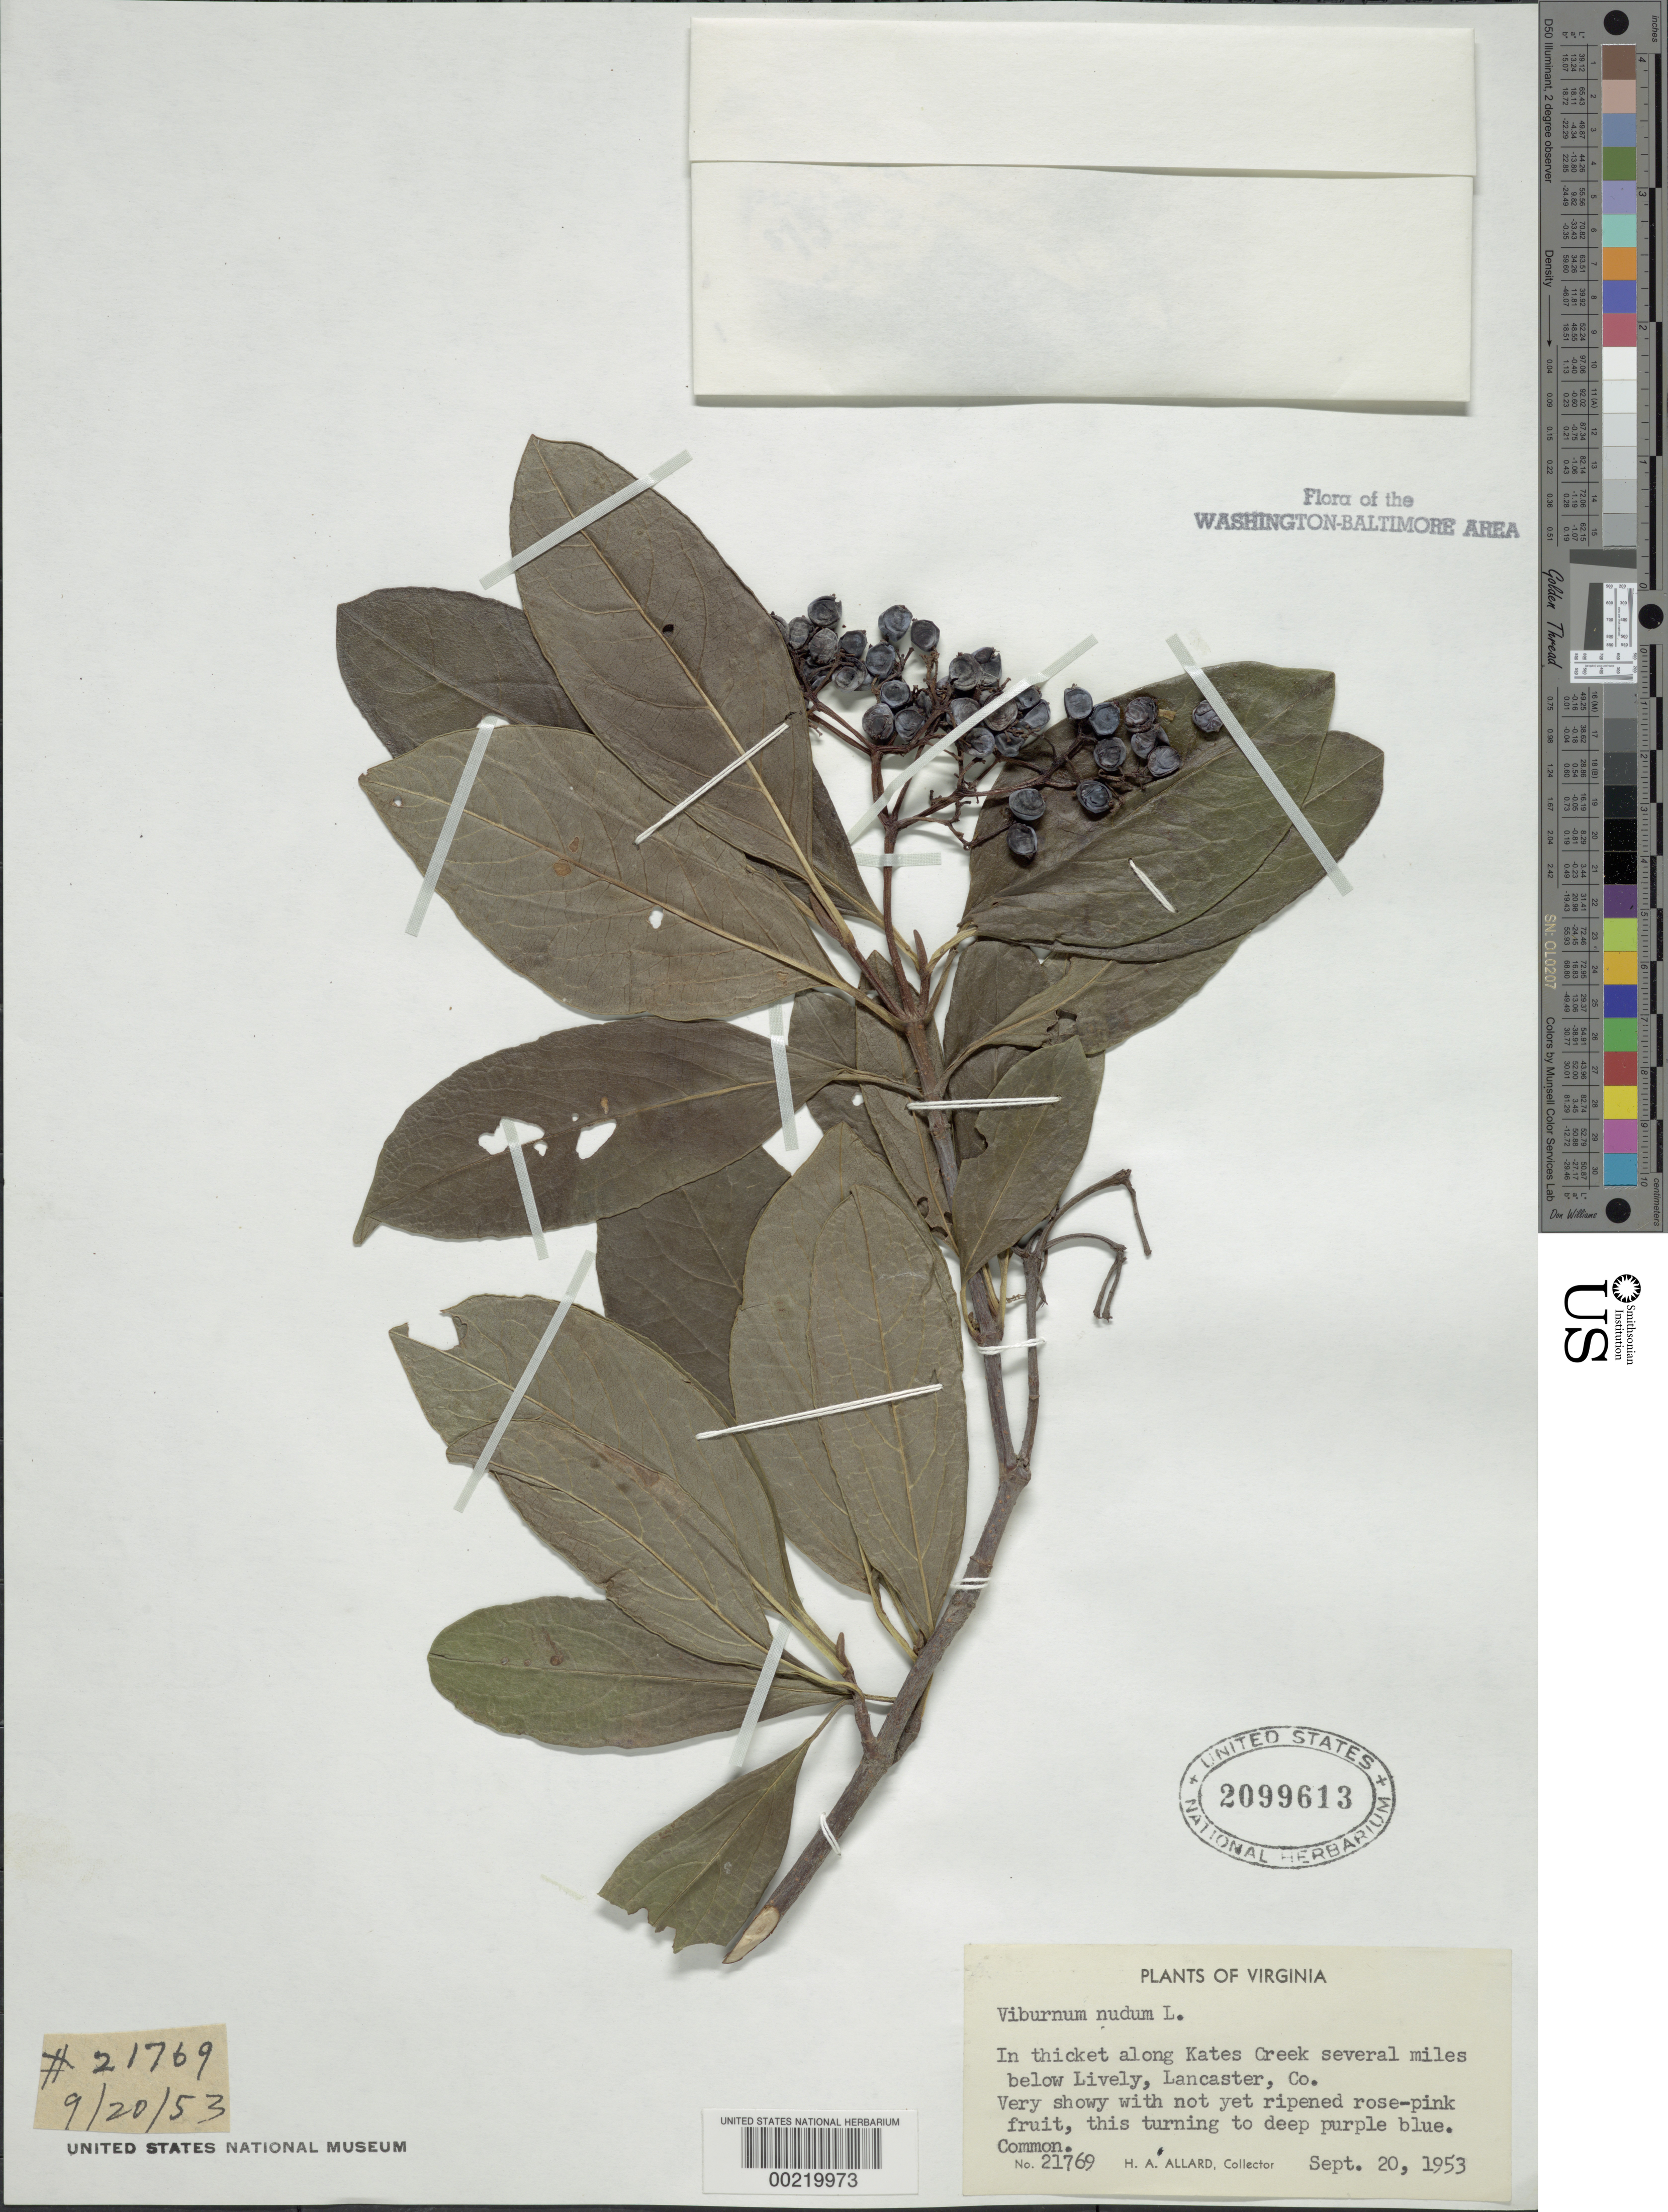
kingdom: Plantae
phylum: Tracheophyta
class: Magnoliopsida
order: Dipsacales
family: Viburnaceae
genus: Viburnum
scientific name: Viburnum nudum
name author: L.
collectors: H. A. Allard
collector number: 21769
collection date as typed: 20 Sep 1953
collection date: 1953-09-20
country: United States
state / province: Virginia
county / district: Lancaster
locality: Kates Creek below Lively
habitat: Thicket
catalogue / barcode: US 2099613